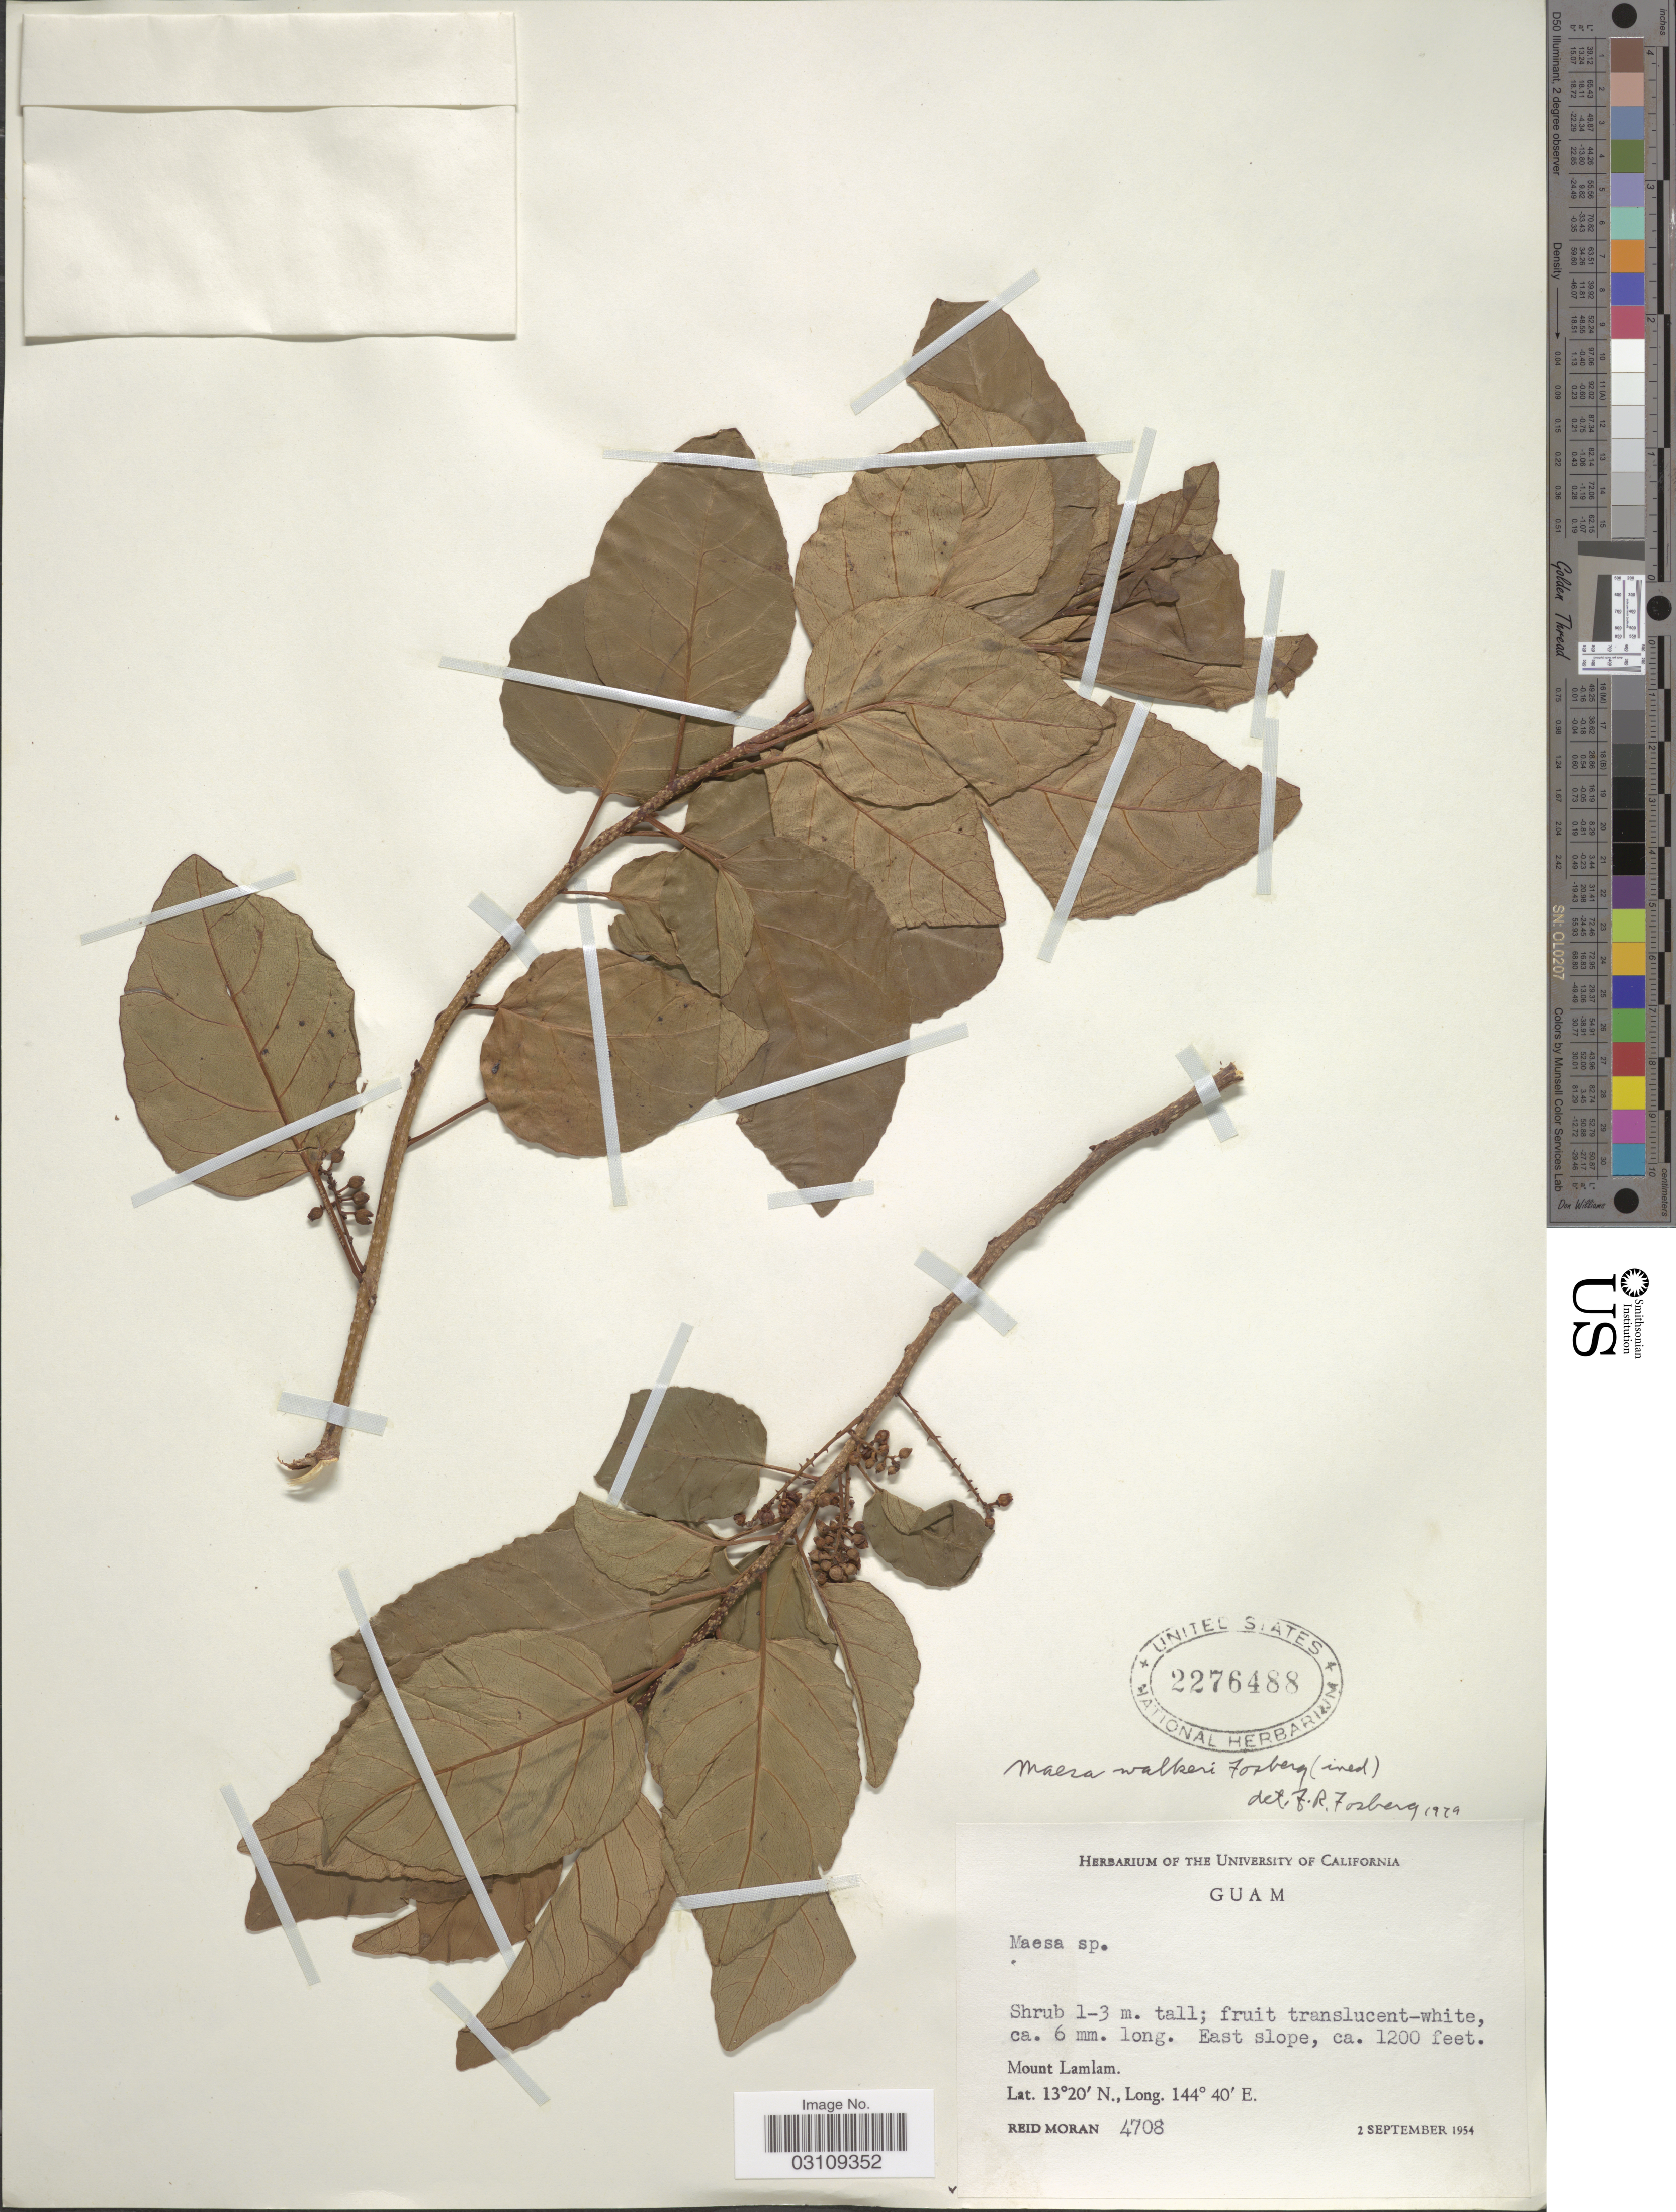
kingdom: Plantae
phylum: Tracheophyta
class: Magnoliopsida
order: Ericales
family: Primulaceae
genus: Maesa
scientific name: Maesa walkeri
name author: Fosberg & Sachet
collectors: R. Moran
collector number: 4708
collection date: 1954-09-02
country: Guam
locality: East slope. Mount Lamlam.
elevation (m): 366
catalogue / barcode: US 2276488